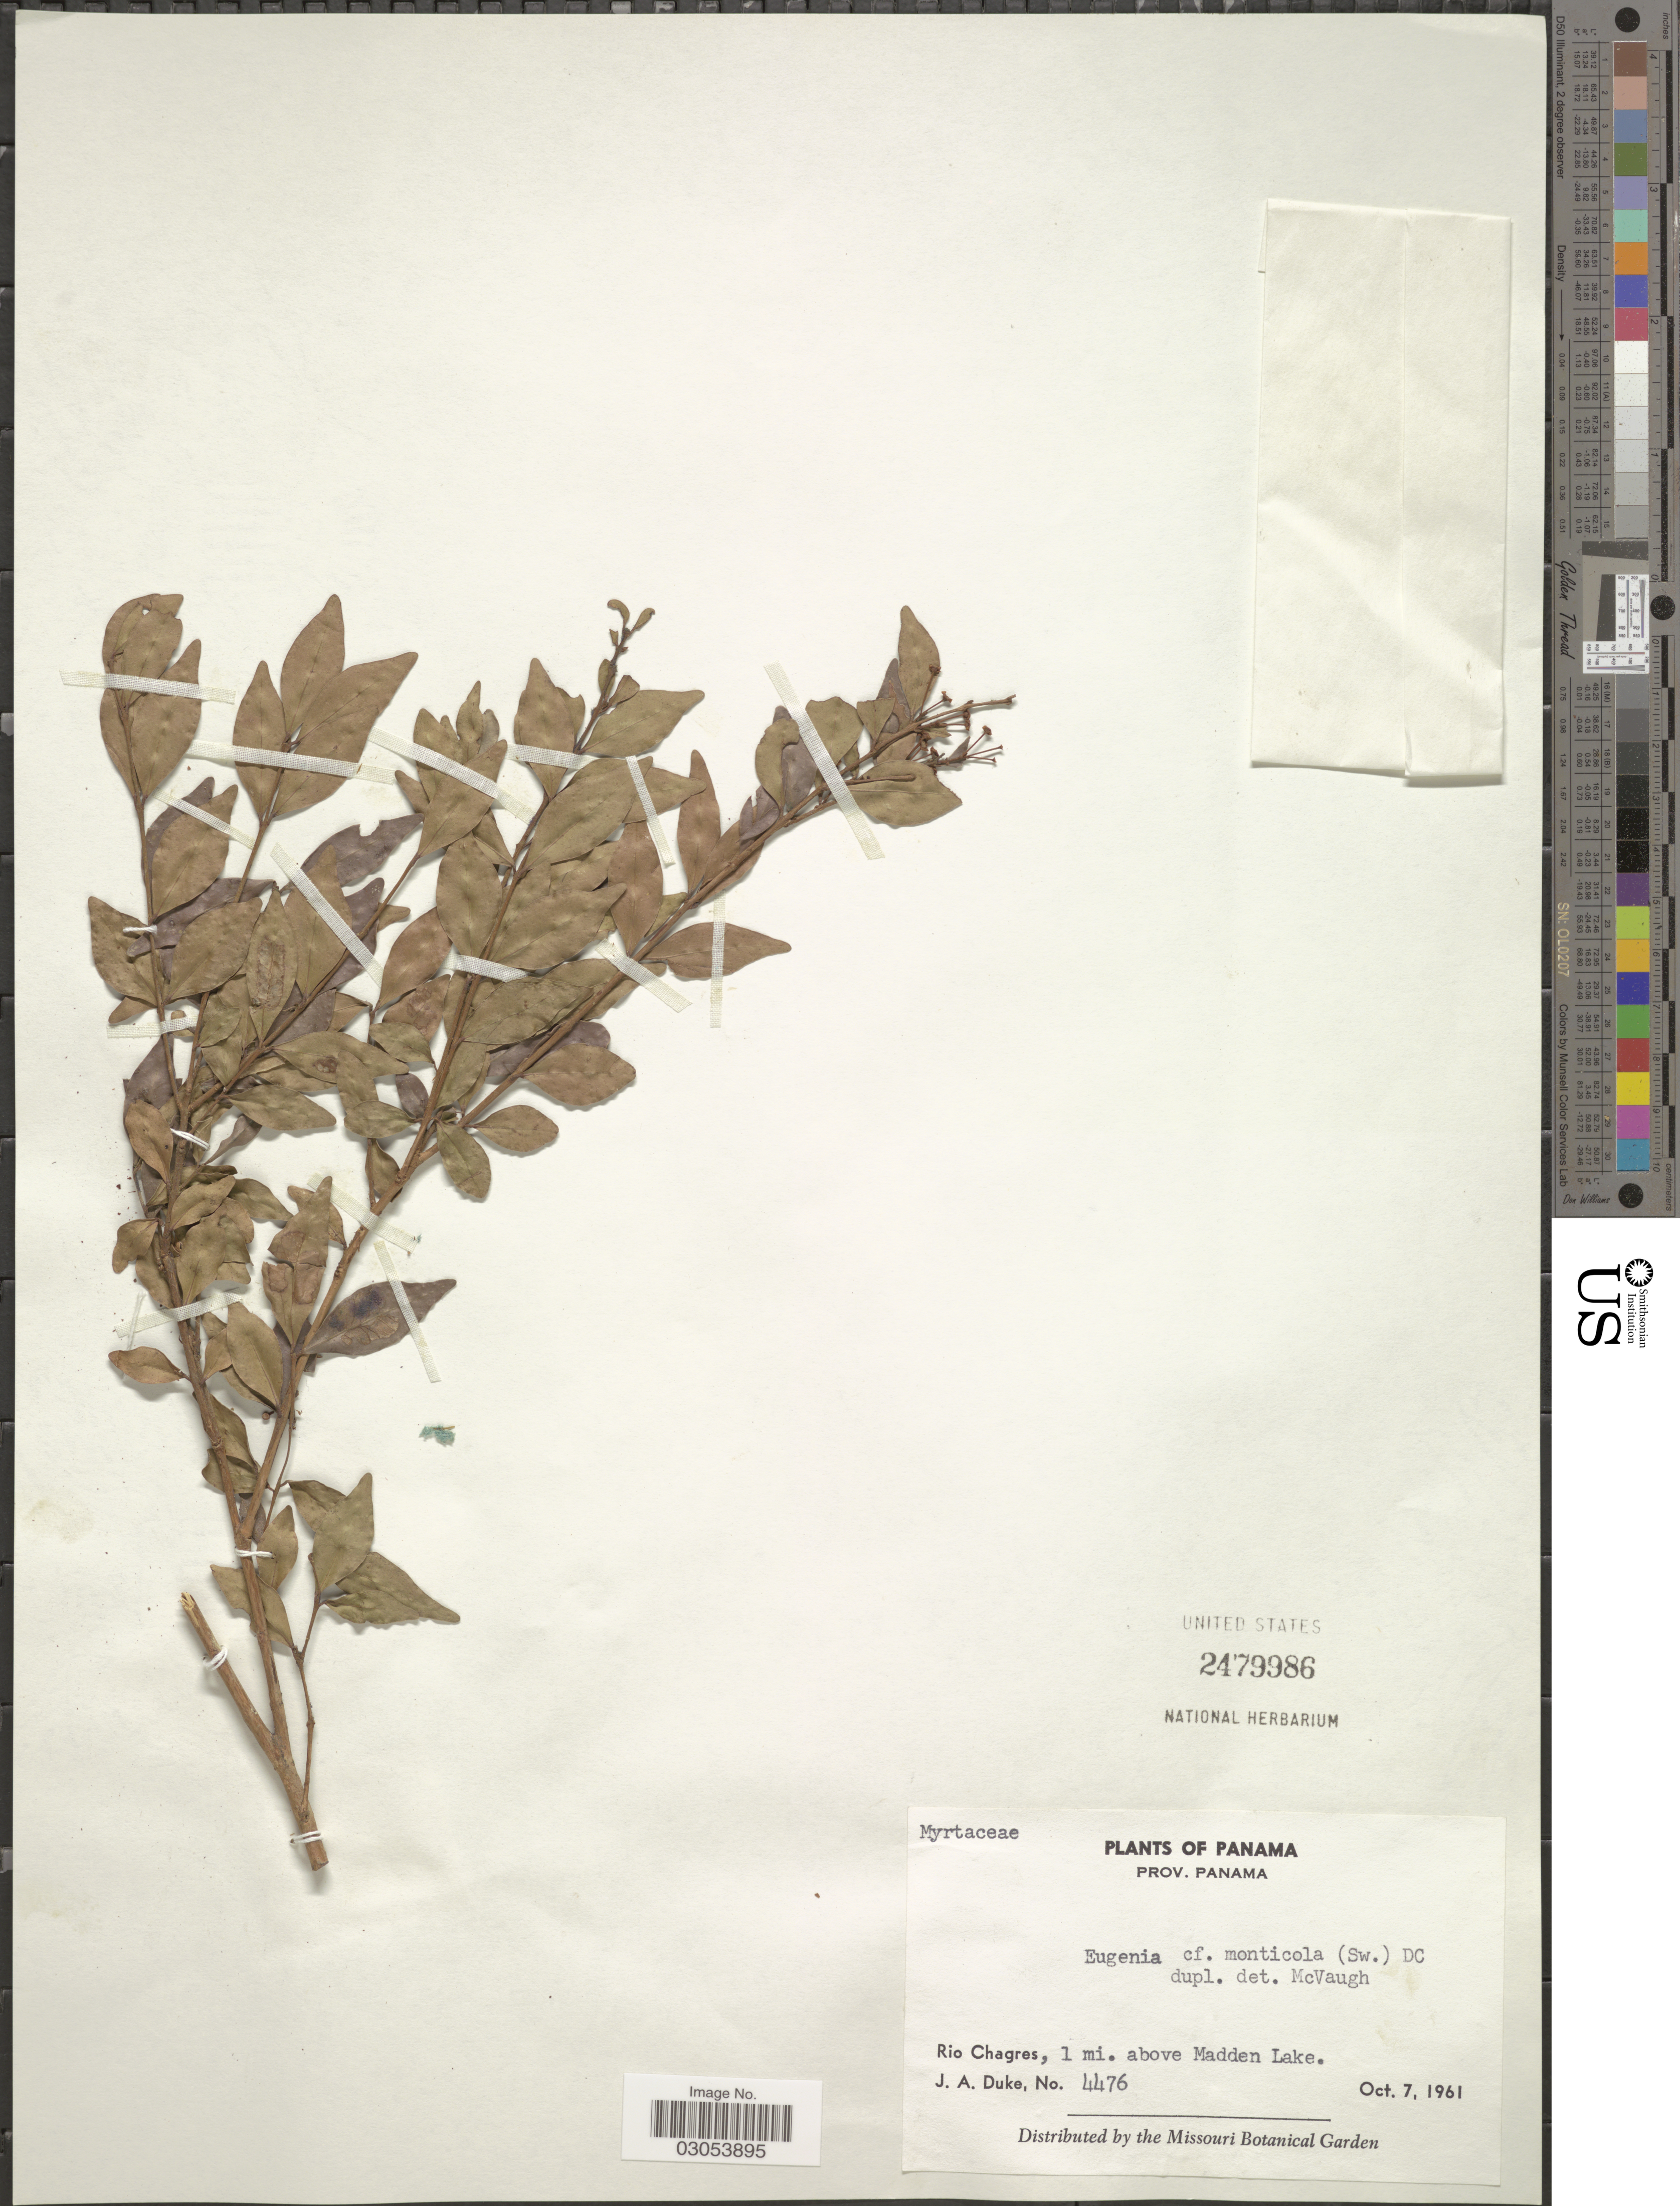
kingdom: Plantae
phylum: Tracheophyta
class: Magnoliopsida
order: Myrtales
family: Myrtaceae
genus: Eugenia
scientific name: Eugenia monticola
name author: (Sw.) DC.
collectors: J. A. Duke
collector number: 4476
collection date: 1961-10-07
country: Panama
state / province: Panamá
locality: Rio Chagres, 1 mi. above Madden Lake.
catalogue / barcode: US 2479986